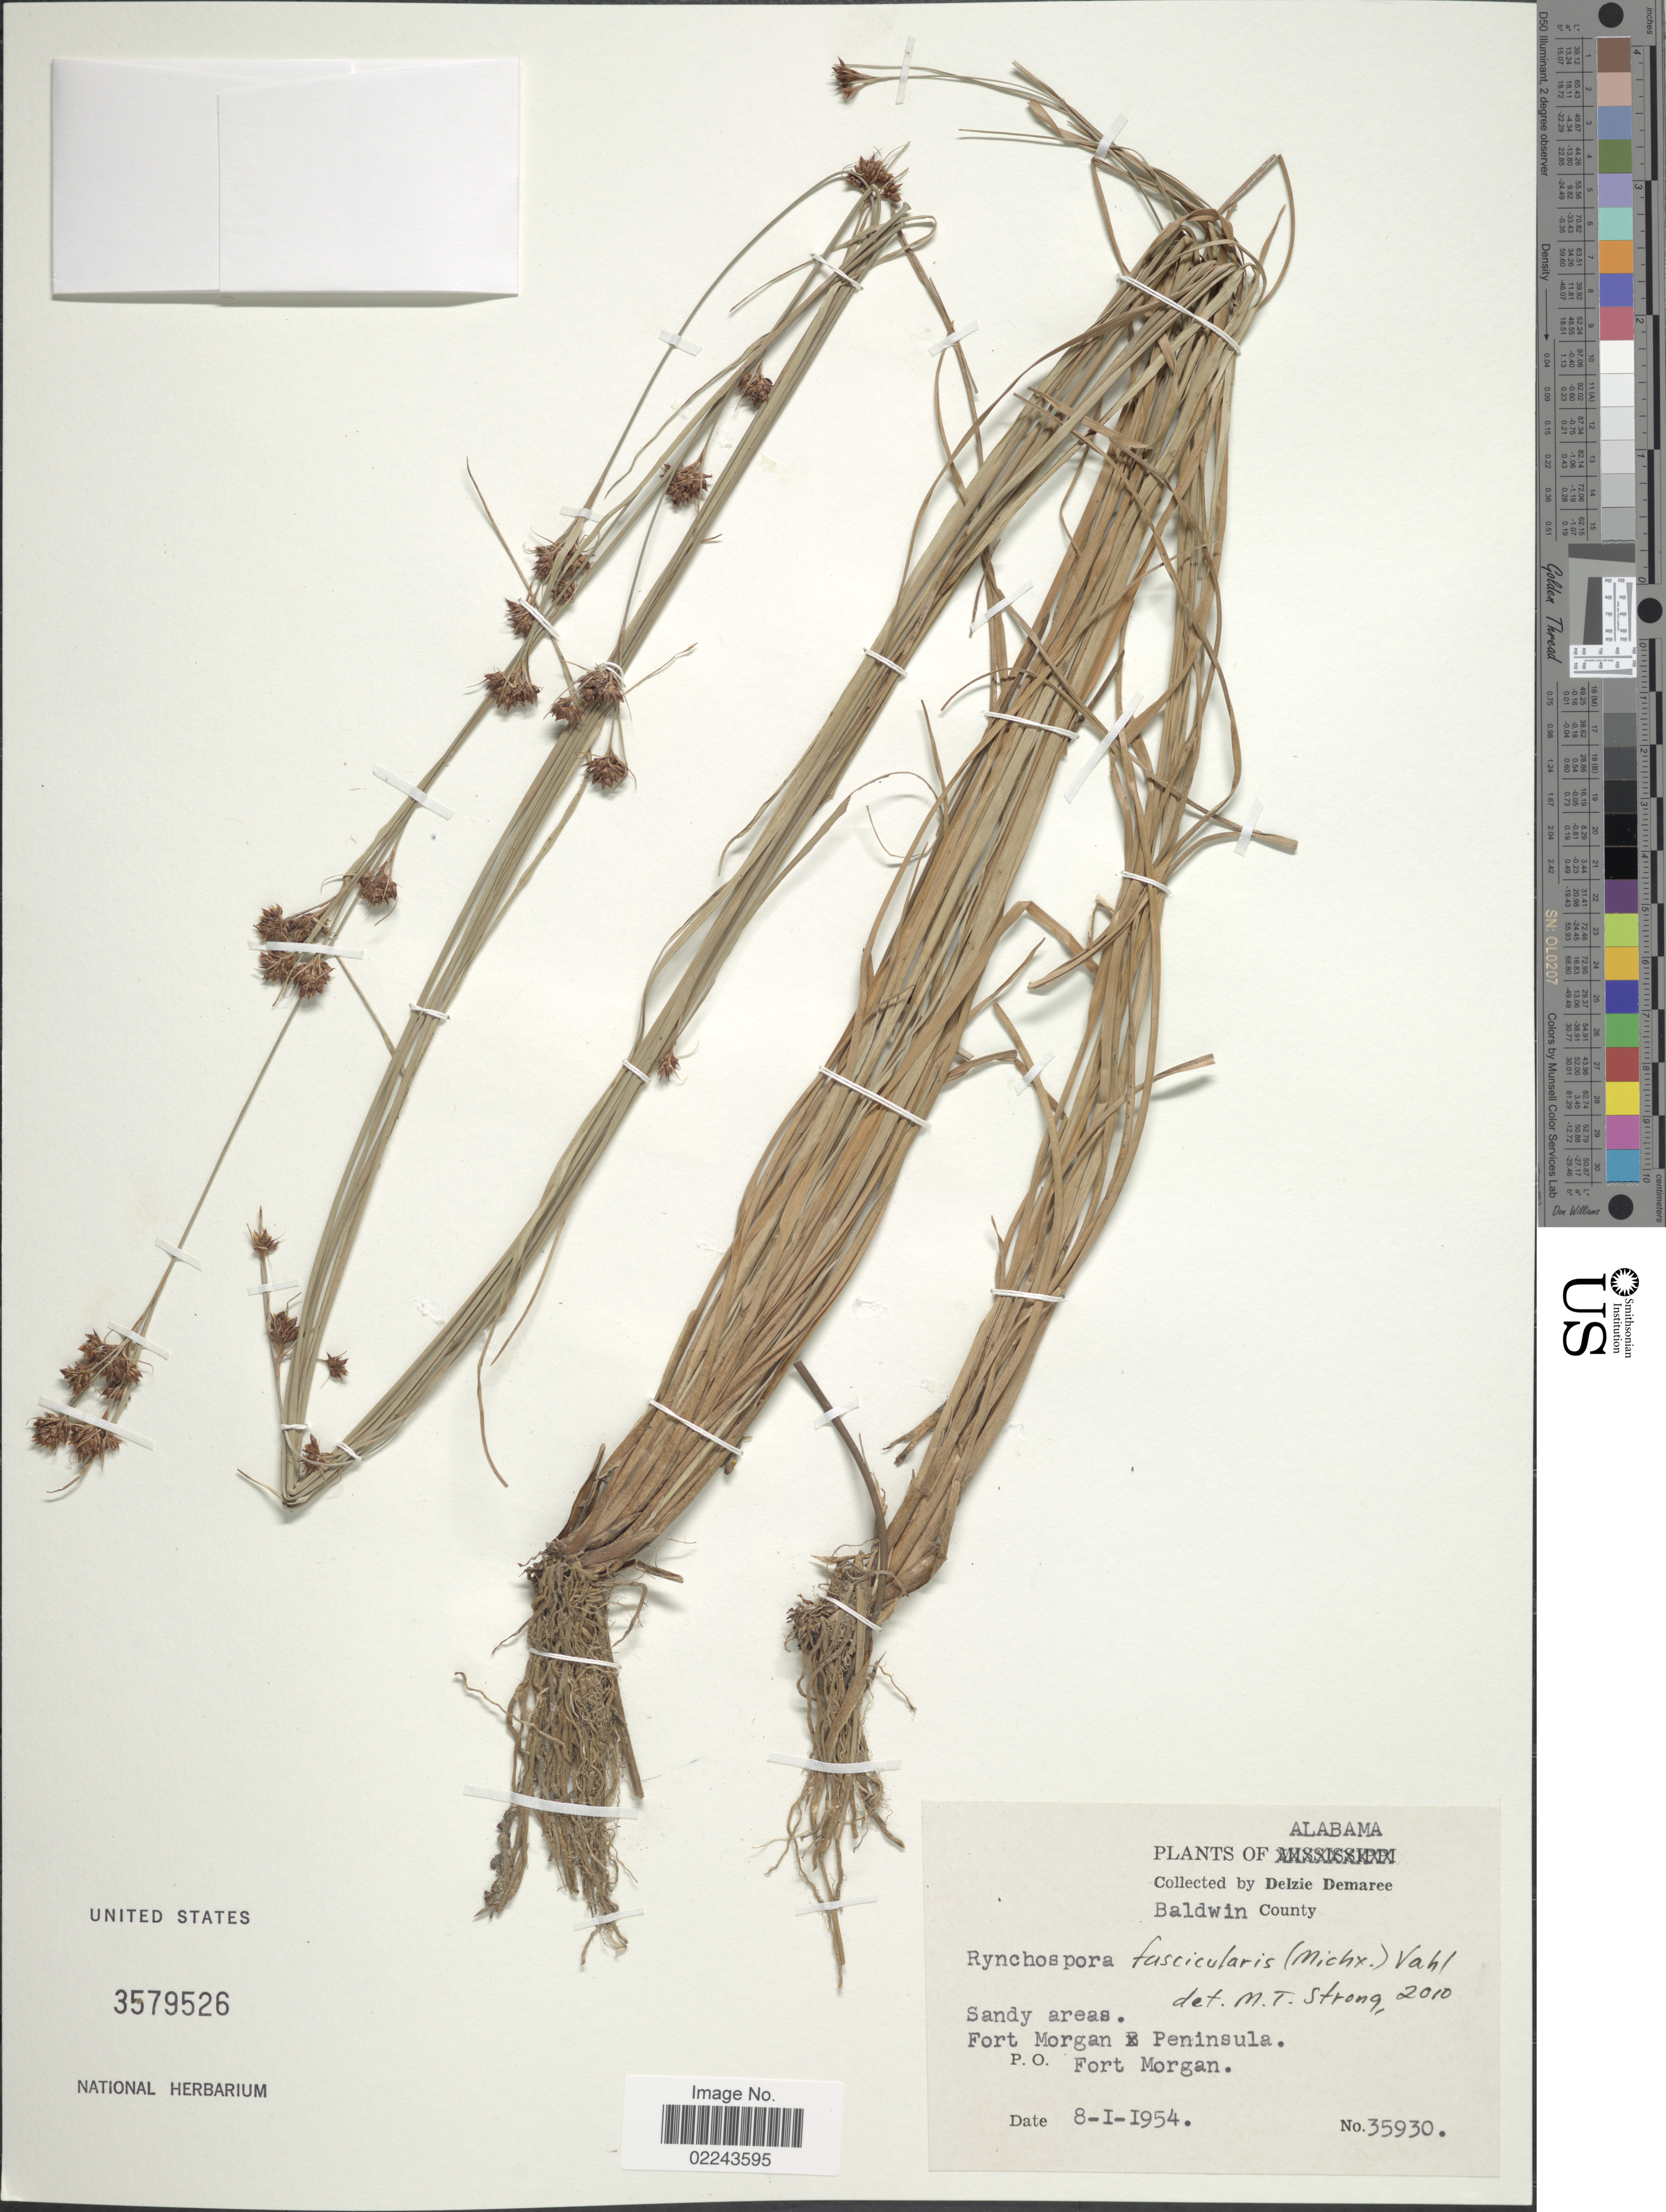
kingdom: Plantae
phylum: Tracheophyta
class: Liliopsida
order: Poales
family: Cyperaceae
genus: Rhynchospora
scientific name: Rhynchospora fascicularis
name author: (Michx.) Vahl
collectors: D. Demaree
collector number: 35930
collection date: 1954-08-01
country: United States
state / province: Alabama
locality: Baldwin County, Fort Morgan Peninsula, P.O. Fort Morgan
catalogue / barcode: US 3579526